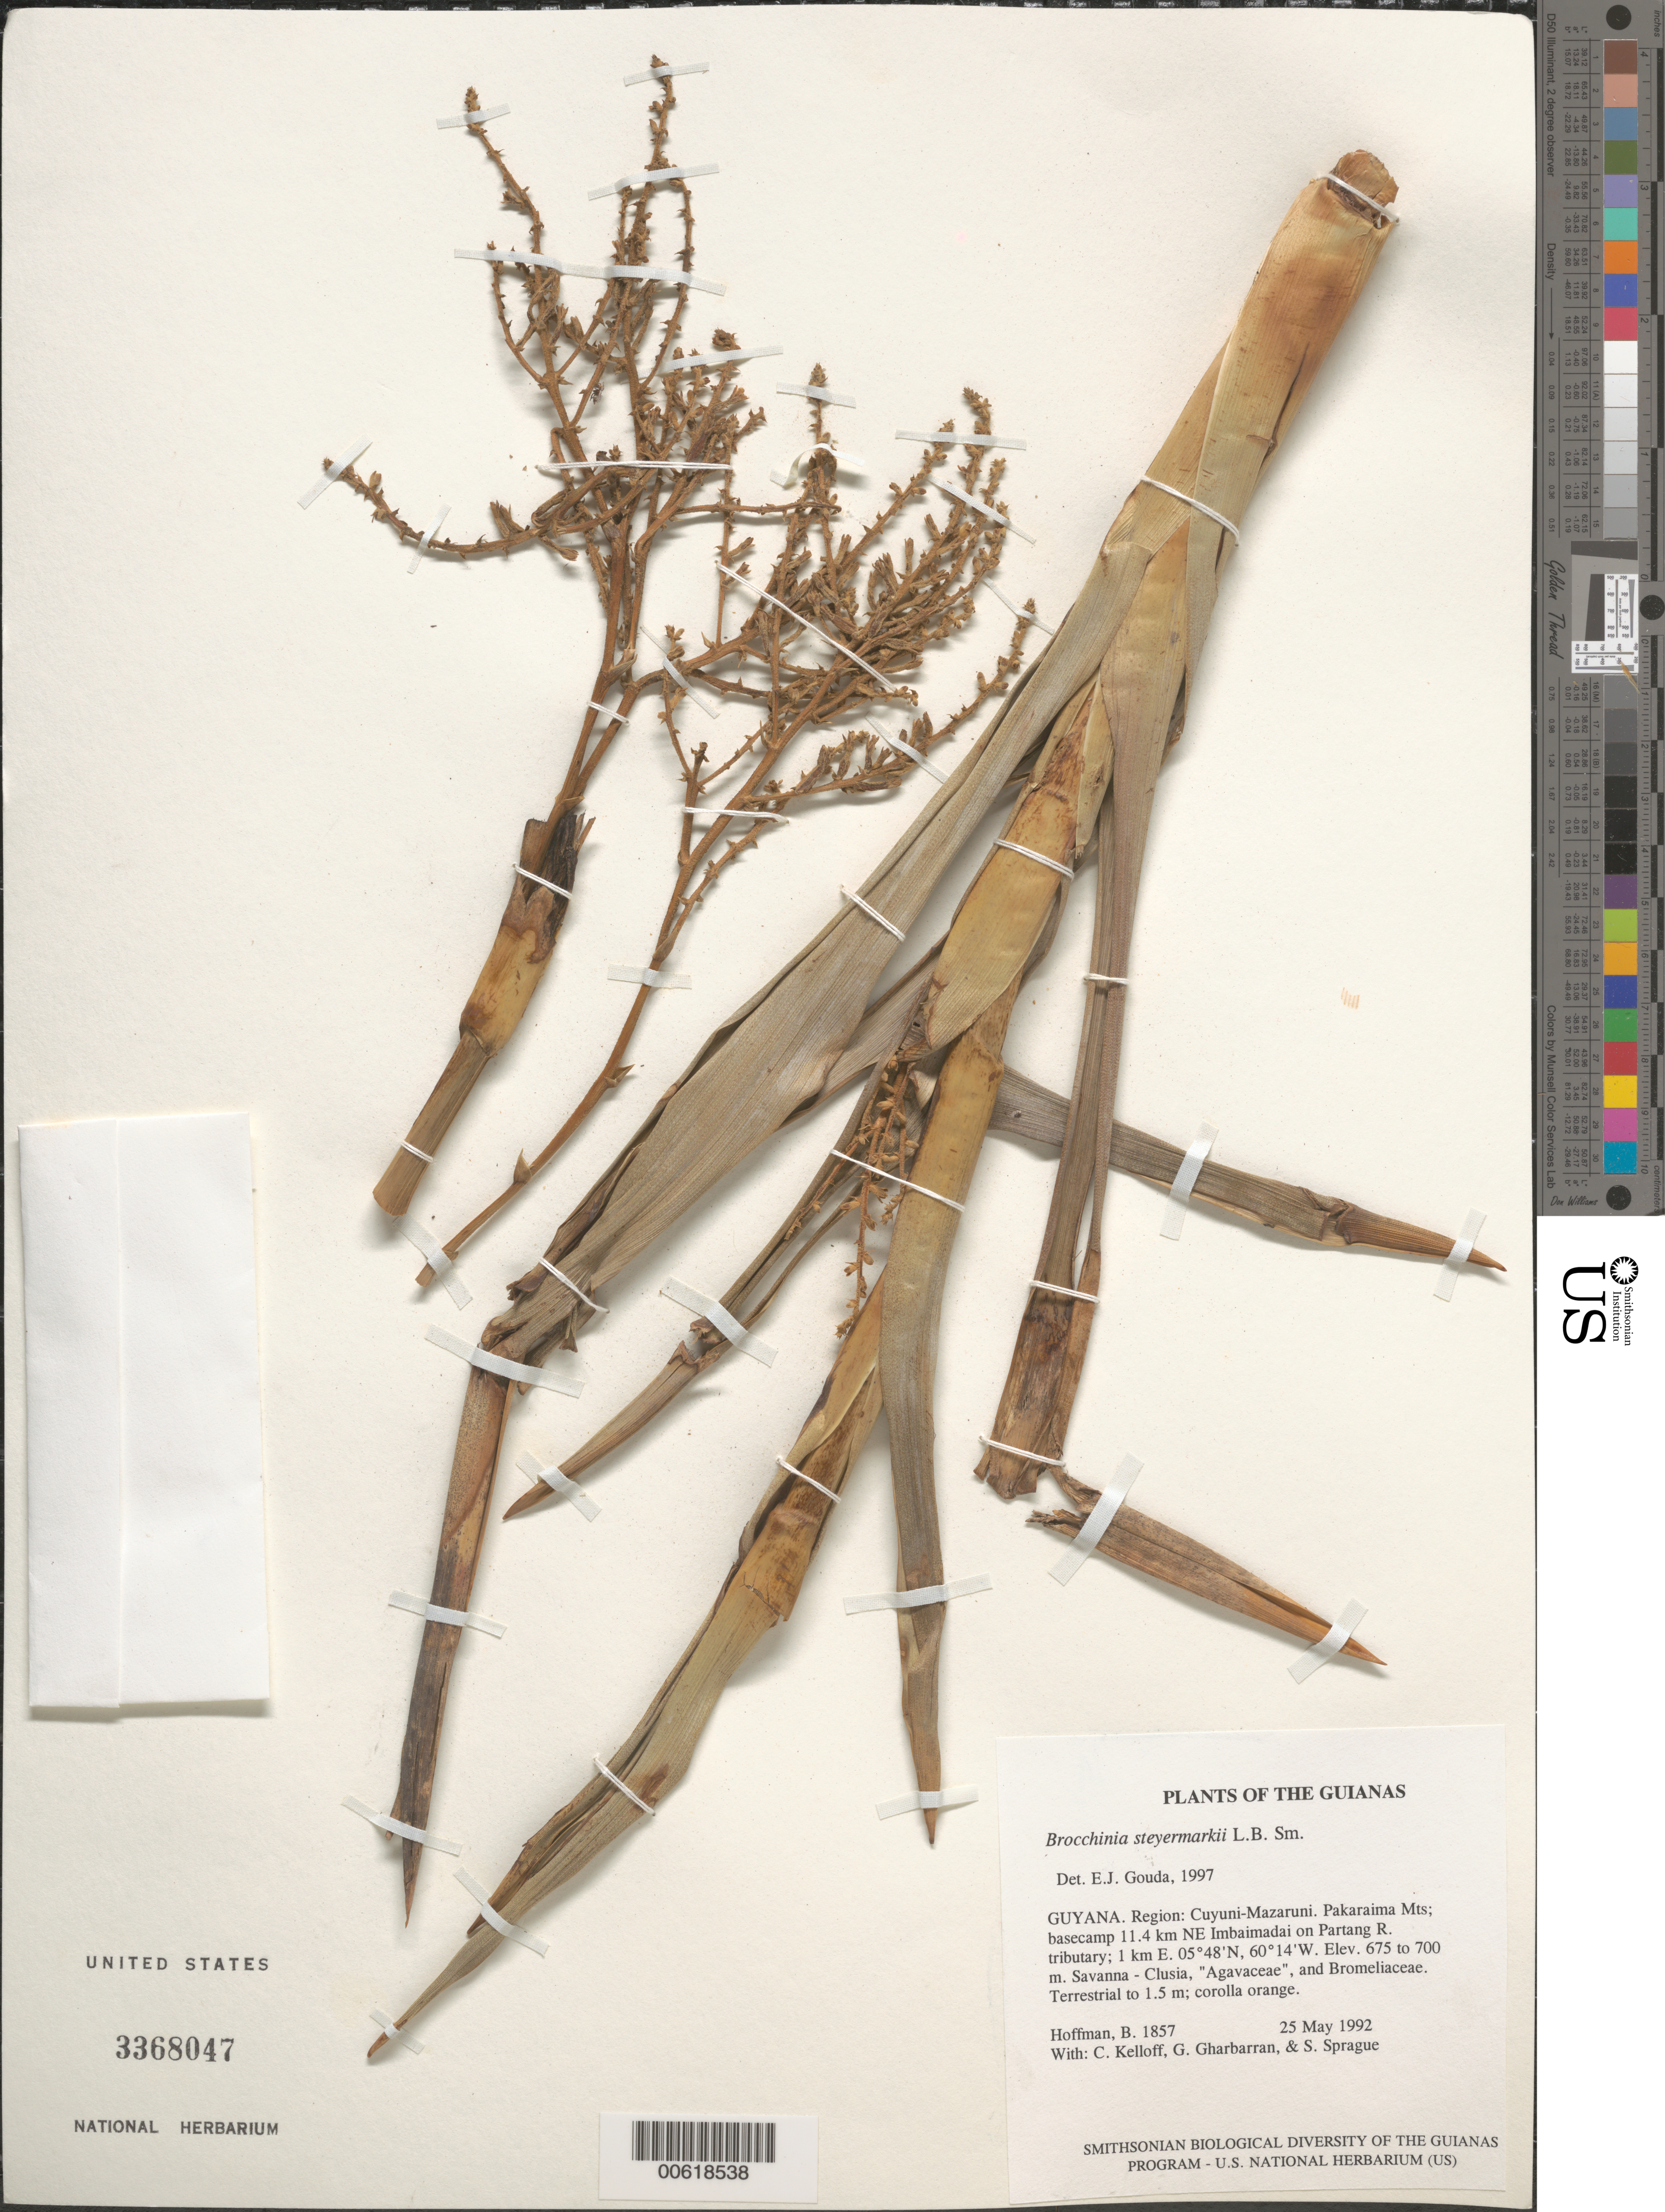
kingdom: Plantae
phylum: Tracheophyta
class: Liliopsida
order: Poales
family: Bromeliaceae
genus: Brocchinia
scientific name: Brocchinia steyermarkii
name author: L.B. Sm.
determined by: Gouda, E. J.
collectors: B. Hoffman, C. L. Kelloff, G. Gharbarran & S. Sprague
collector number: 1857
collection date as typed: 25 May 1992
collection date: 1992-05-25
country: Guyana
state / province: Cuyuni-Mazaruni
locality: Pakaraima Mts; basecamp 11.4 km NE Imbaimadai on Partang River tributary; 1 km E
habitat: Savanna - Clusia, "Agavaceae", and Bromeliaceae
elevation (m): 675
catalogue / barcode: US 3368047